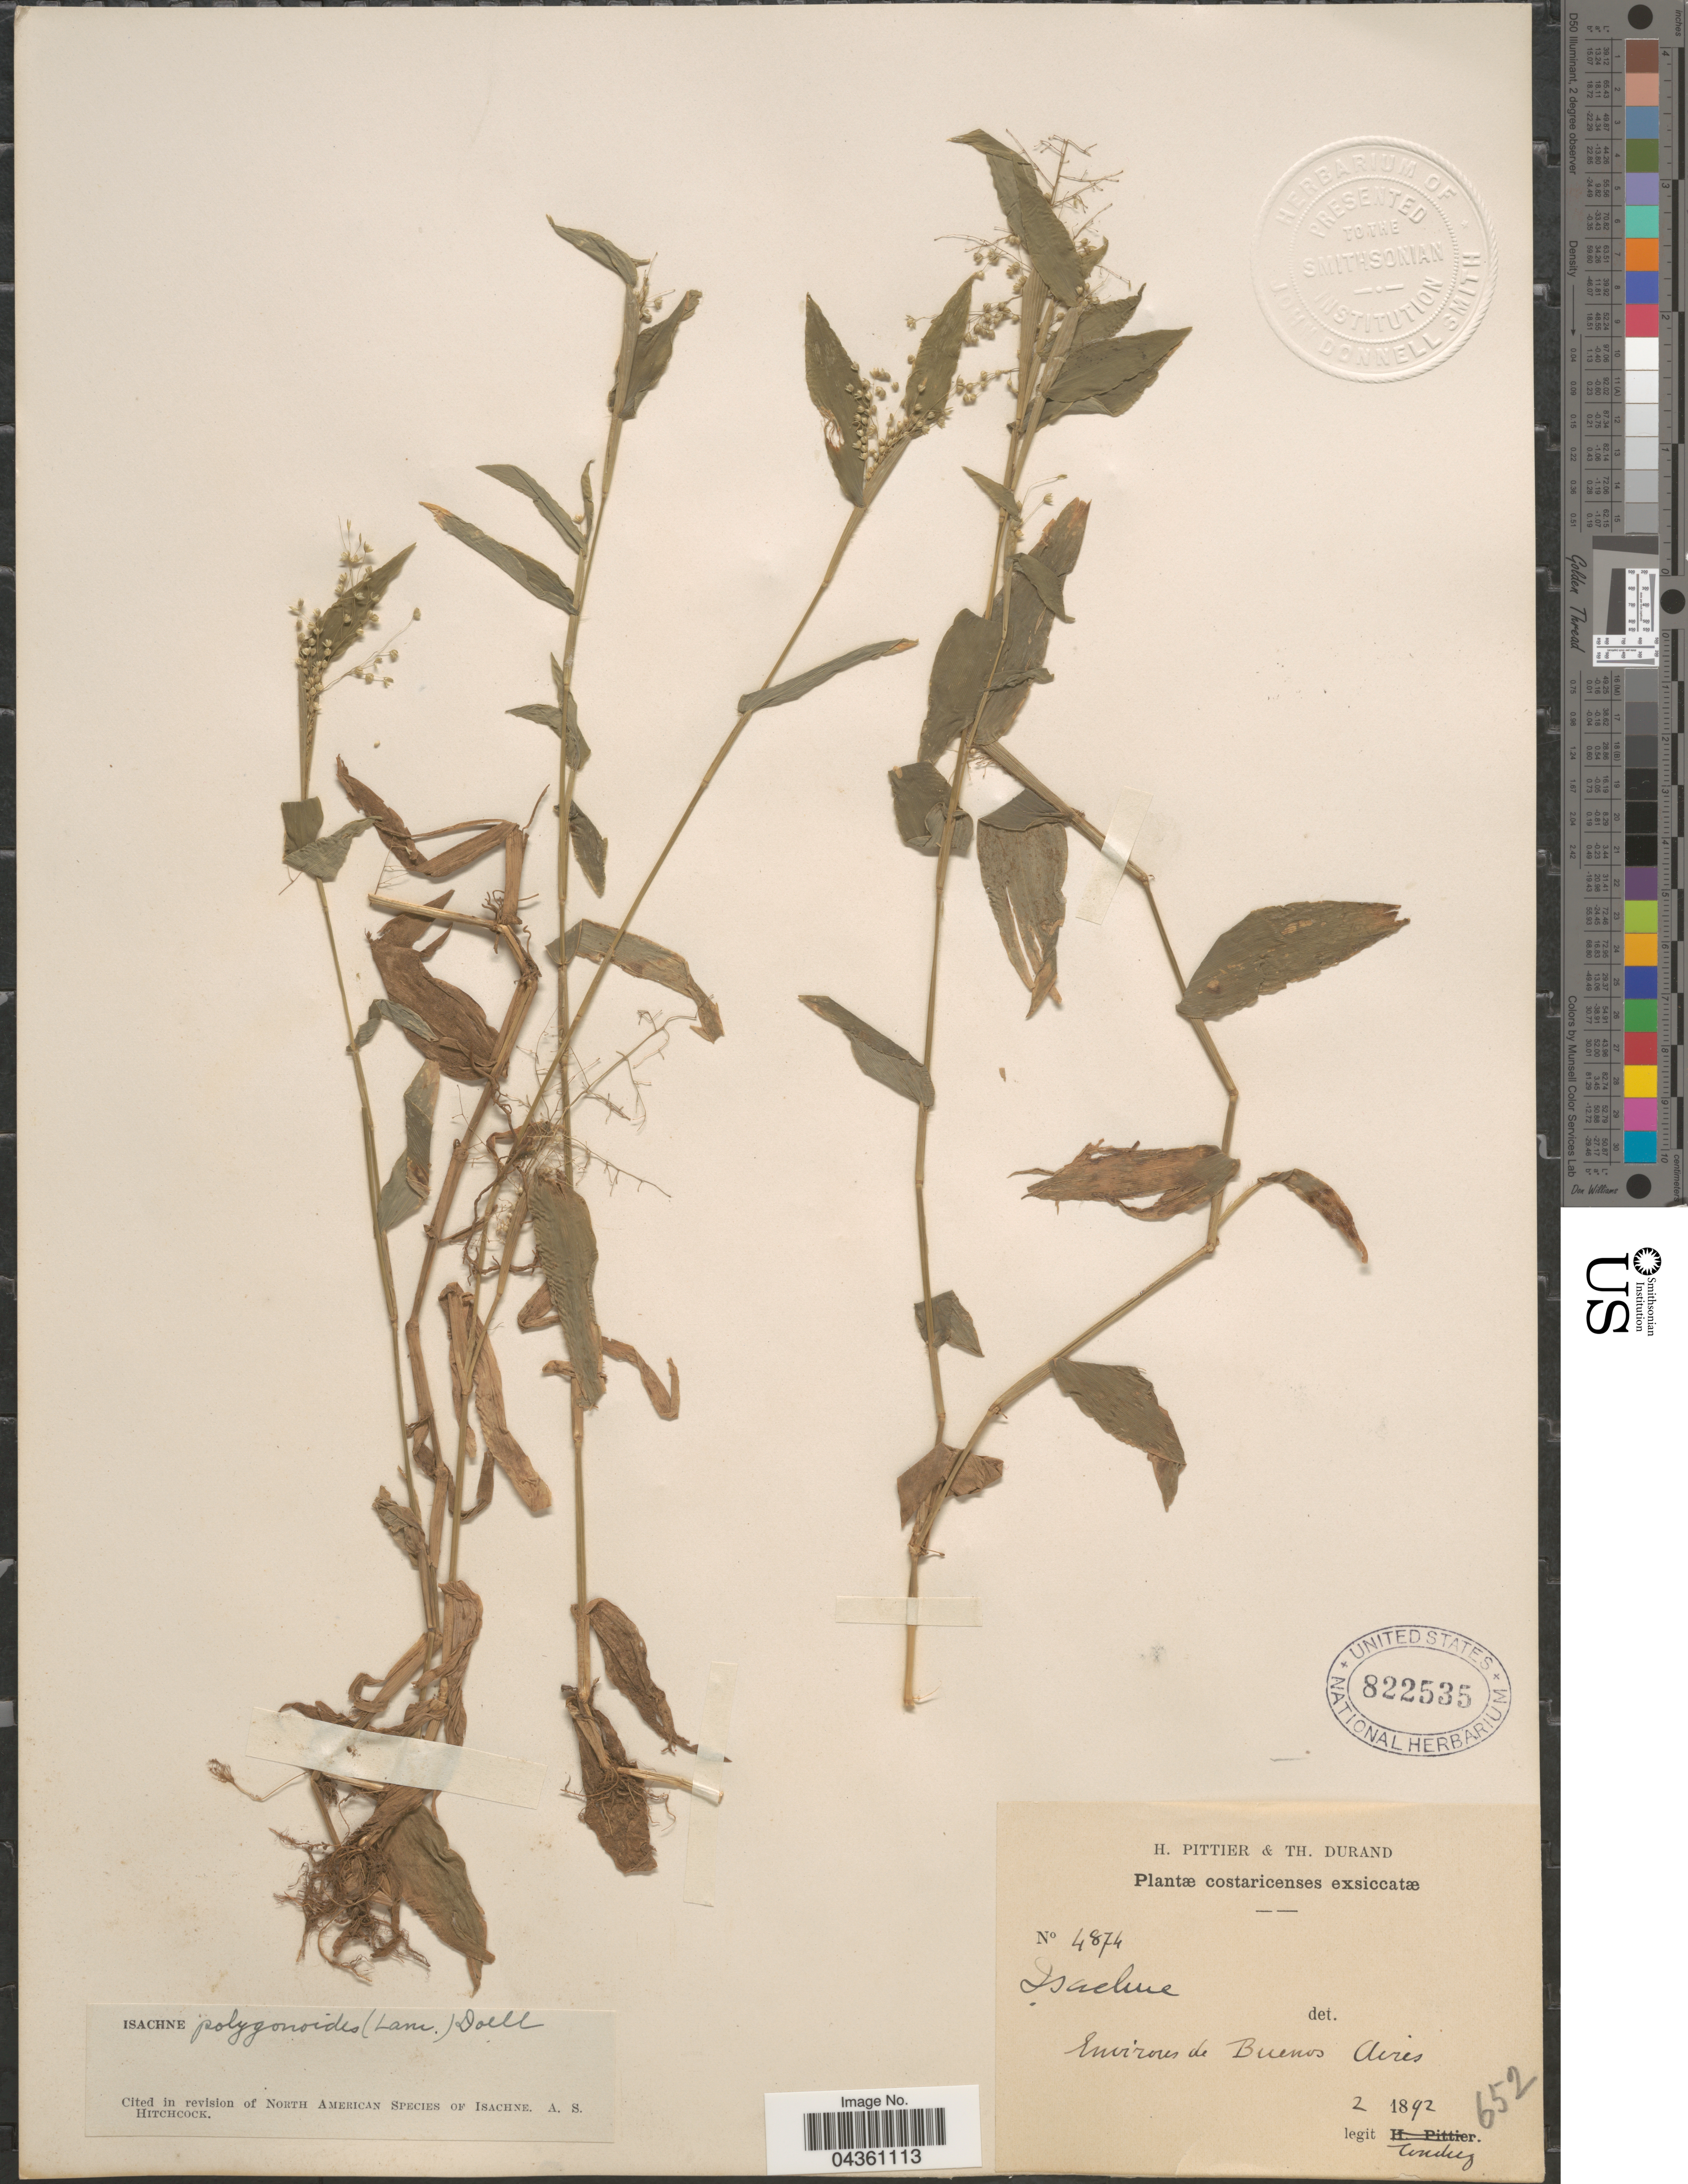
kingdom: Plantae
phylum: Tracheophyta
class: Liliopsida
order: Poales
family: Poaceae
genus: Isachne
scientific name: Isachne polygonoides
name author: (Lam.) Döll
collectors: Tonduz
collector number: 4874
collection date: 1892-02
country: Costa Rica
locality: Environs de Buenos Aires.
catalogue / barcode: US 822535